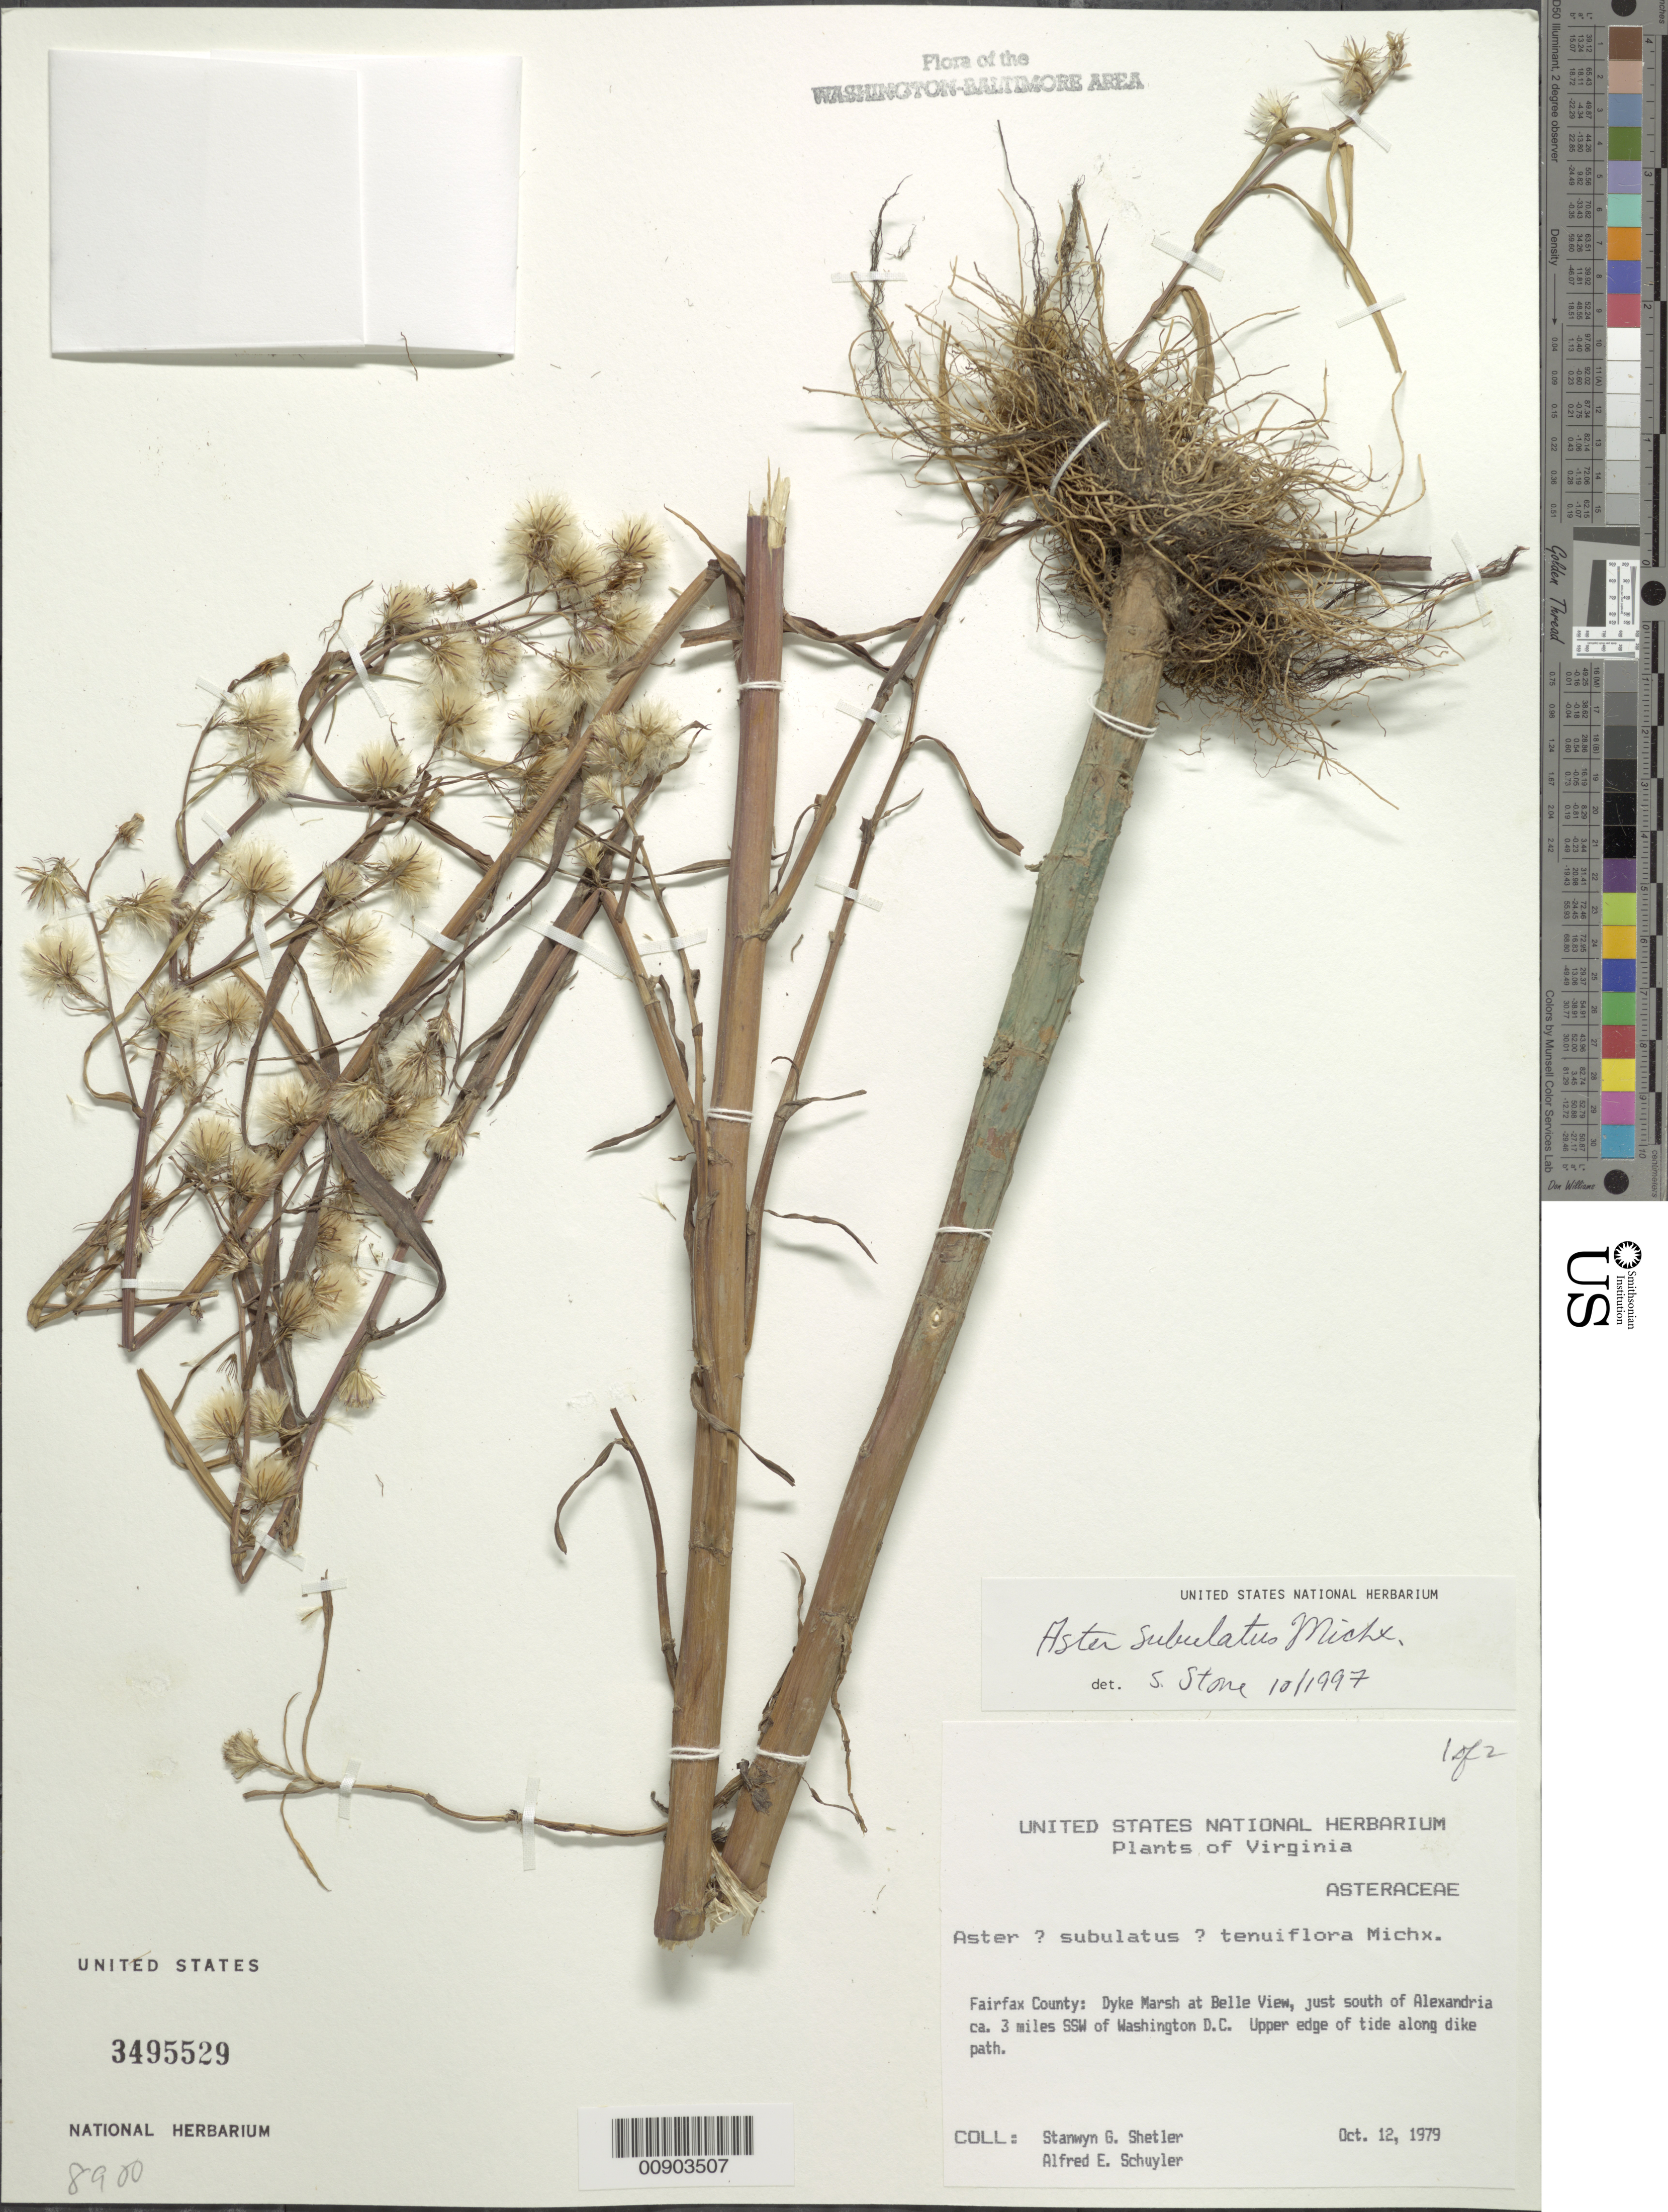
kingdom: Plantae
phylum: Tracheophyta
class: Magnoliopsida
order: Asterales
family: Asteraceae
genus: Symphyotrichum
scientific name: Symphyotrichum subulatum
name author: (Michx.) G.L. Nesom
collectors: S. Shetler & A. Schuyler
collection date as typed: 12 Oct 1979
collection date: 1979-10-12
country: United States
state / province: Virginia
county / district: Fairfax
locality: Dyke Marsh at Belle View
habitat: Upper edge of tide along dike path.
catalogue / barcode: US 3495529